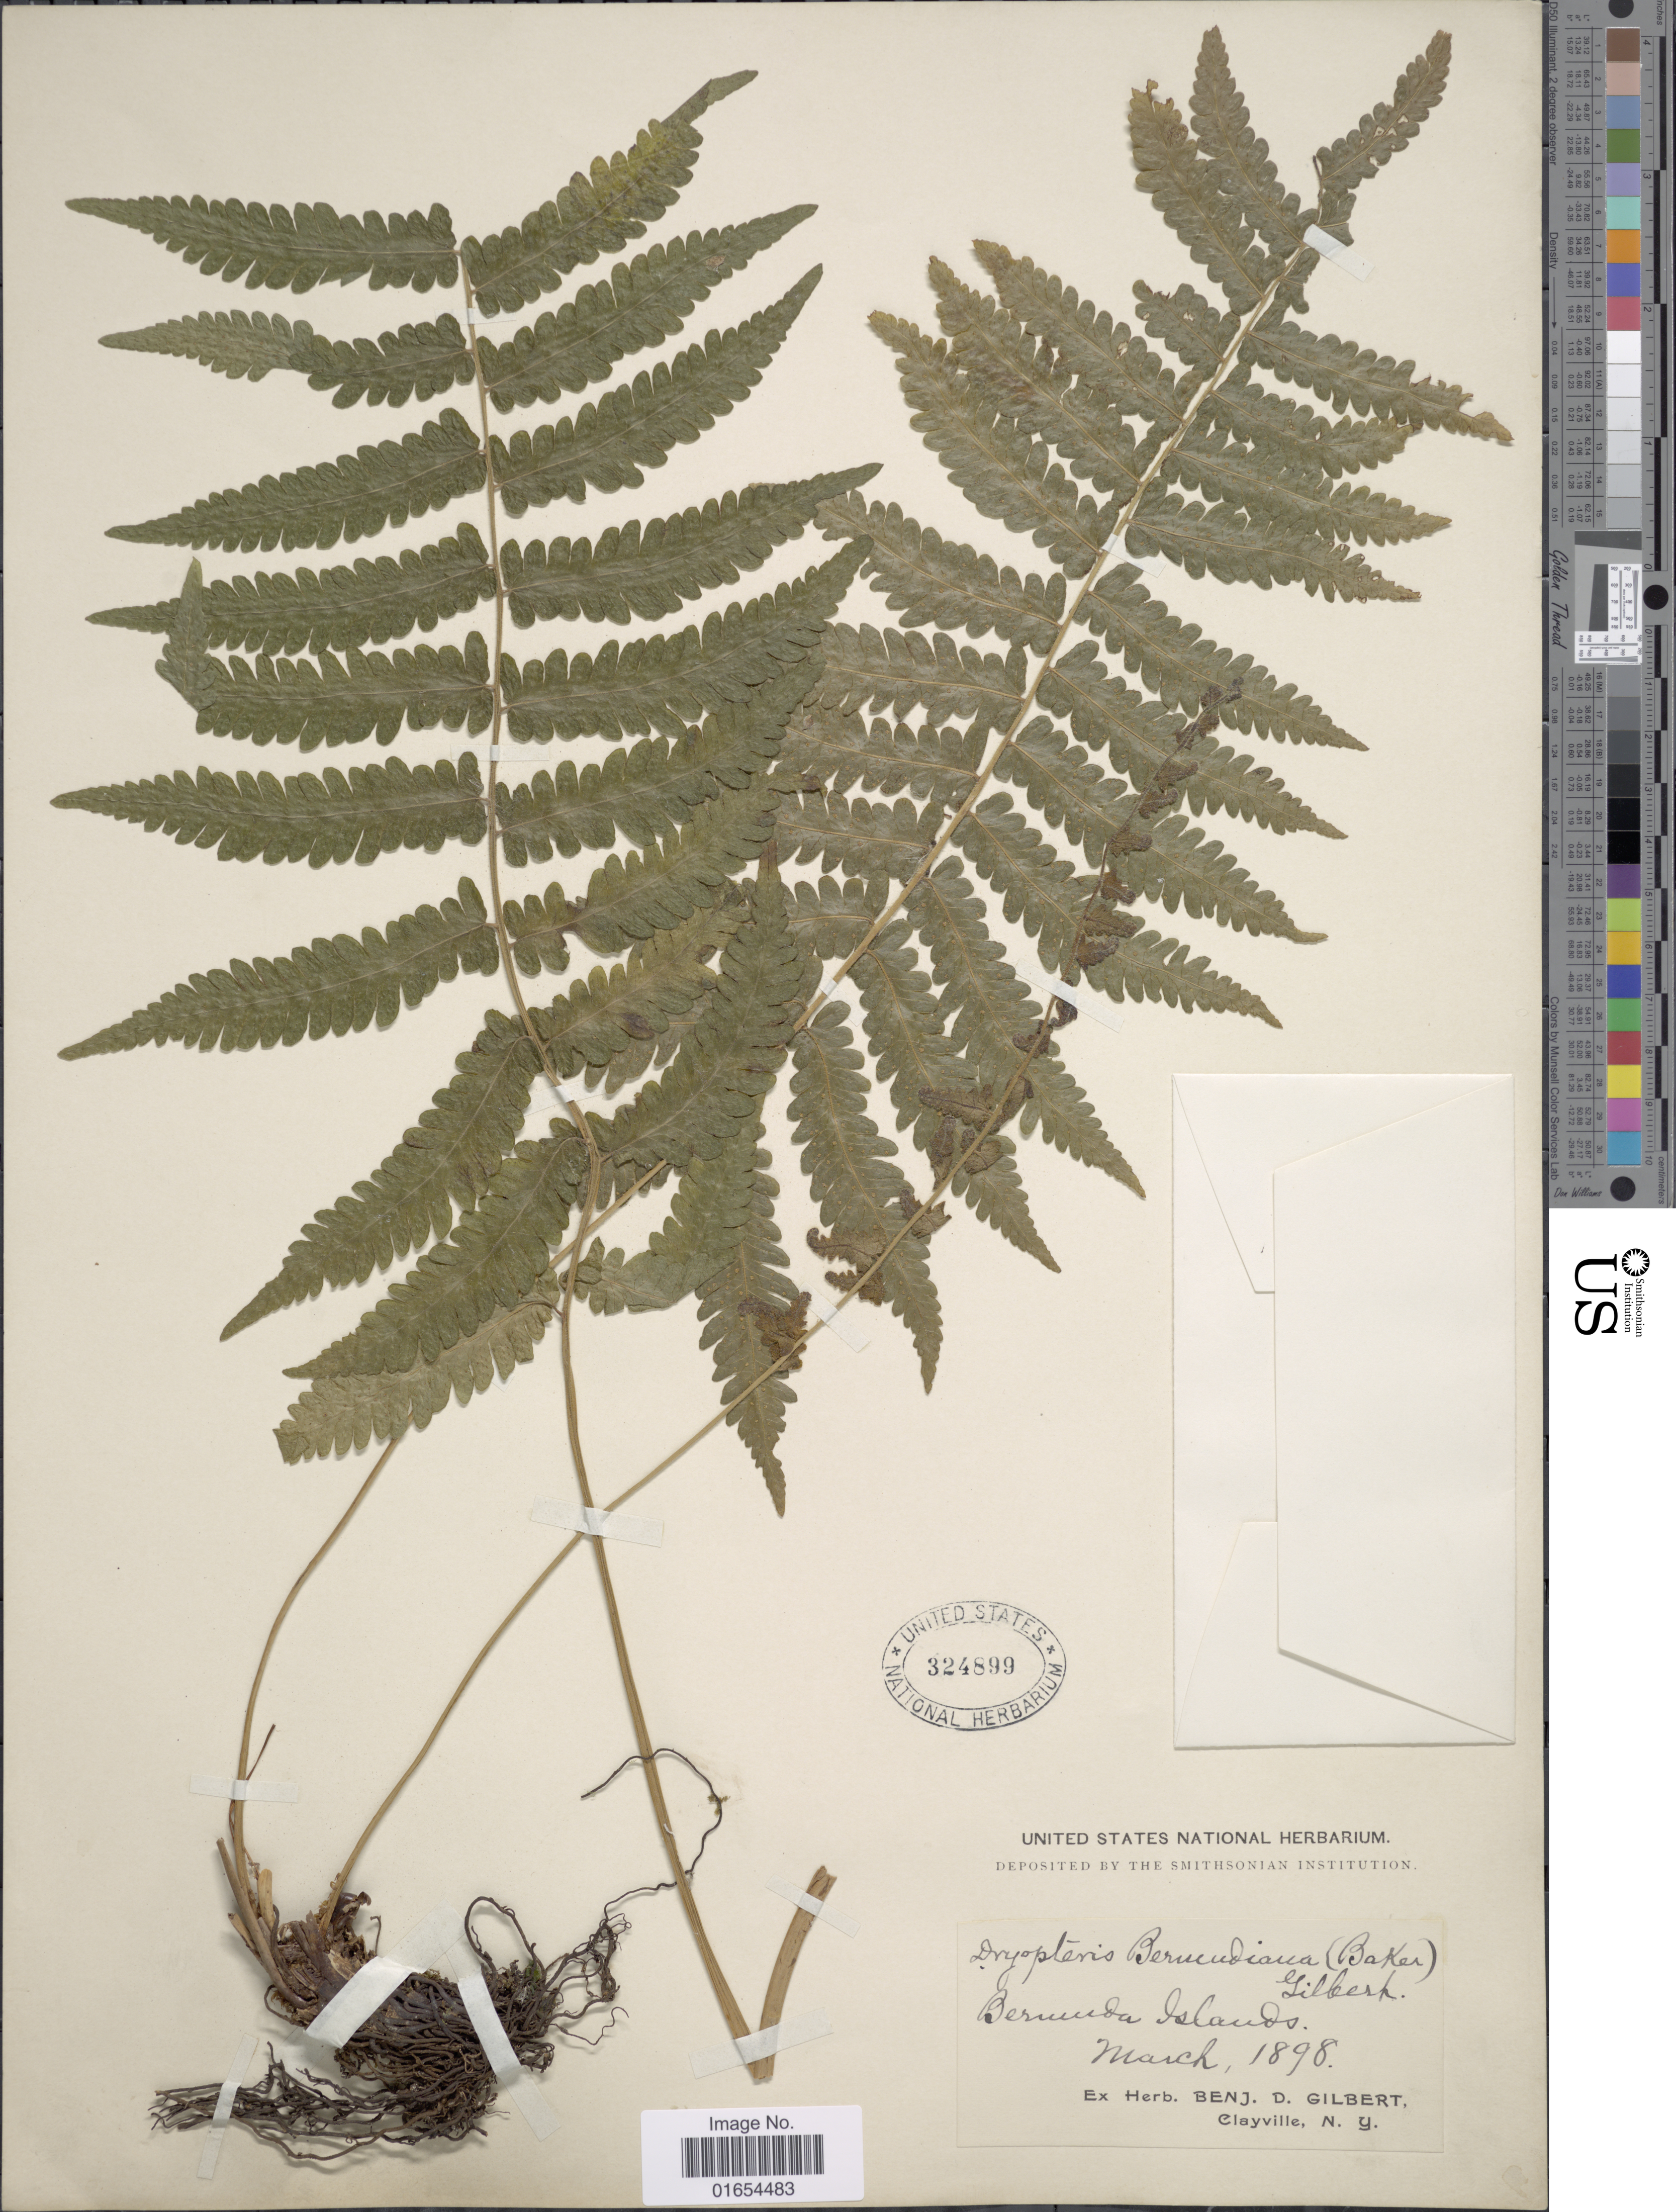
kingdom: Plantae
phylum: Tracheophyta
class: Polypodiopsida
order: Polypodiales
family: Thelypteridaceae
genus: Goniopteris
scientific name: Goniopteris bermudiana (Baker) comb. nov., ined 2015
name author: (Baker)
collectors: ex herb. Benj. D. Gilbert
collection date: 1898-03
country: Bermuda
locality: Bermuda Island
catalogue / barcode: US 324899